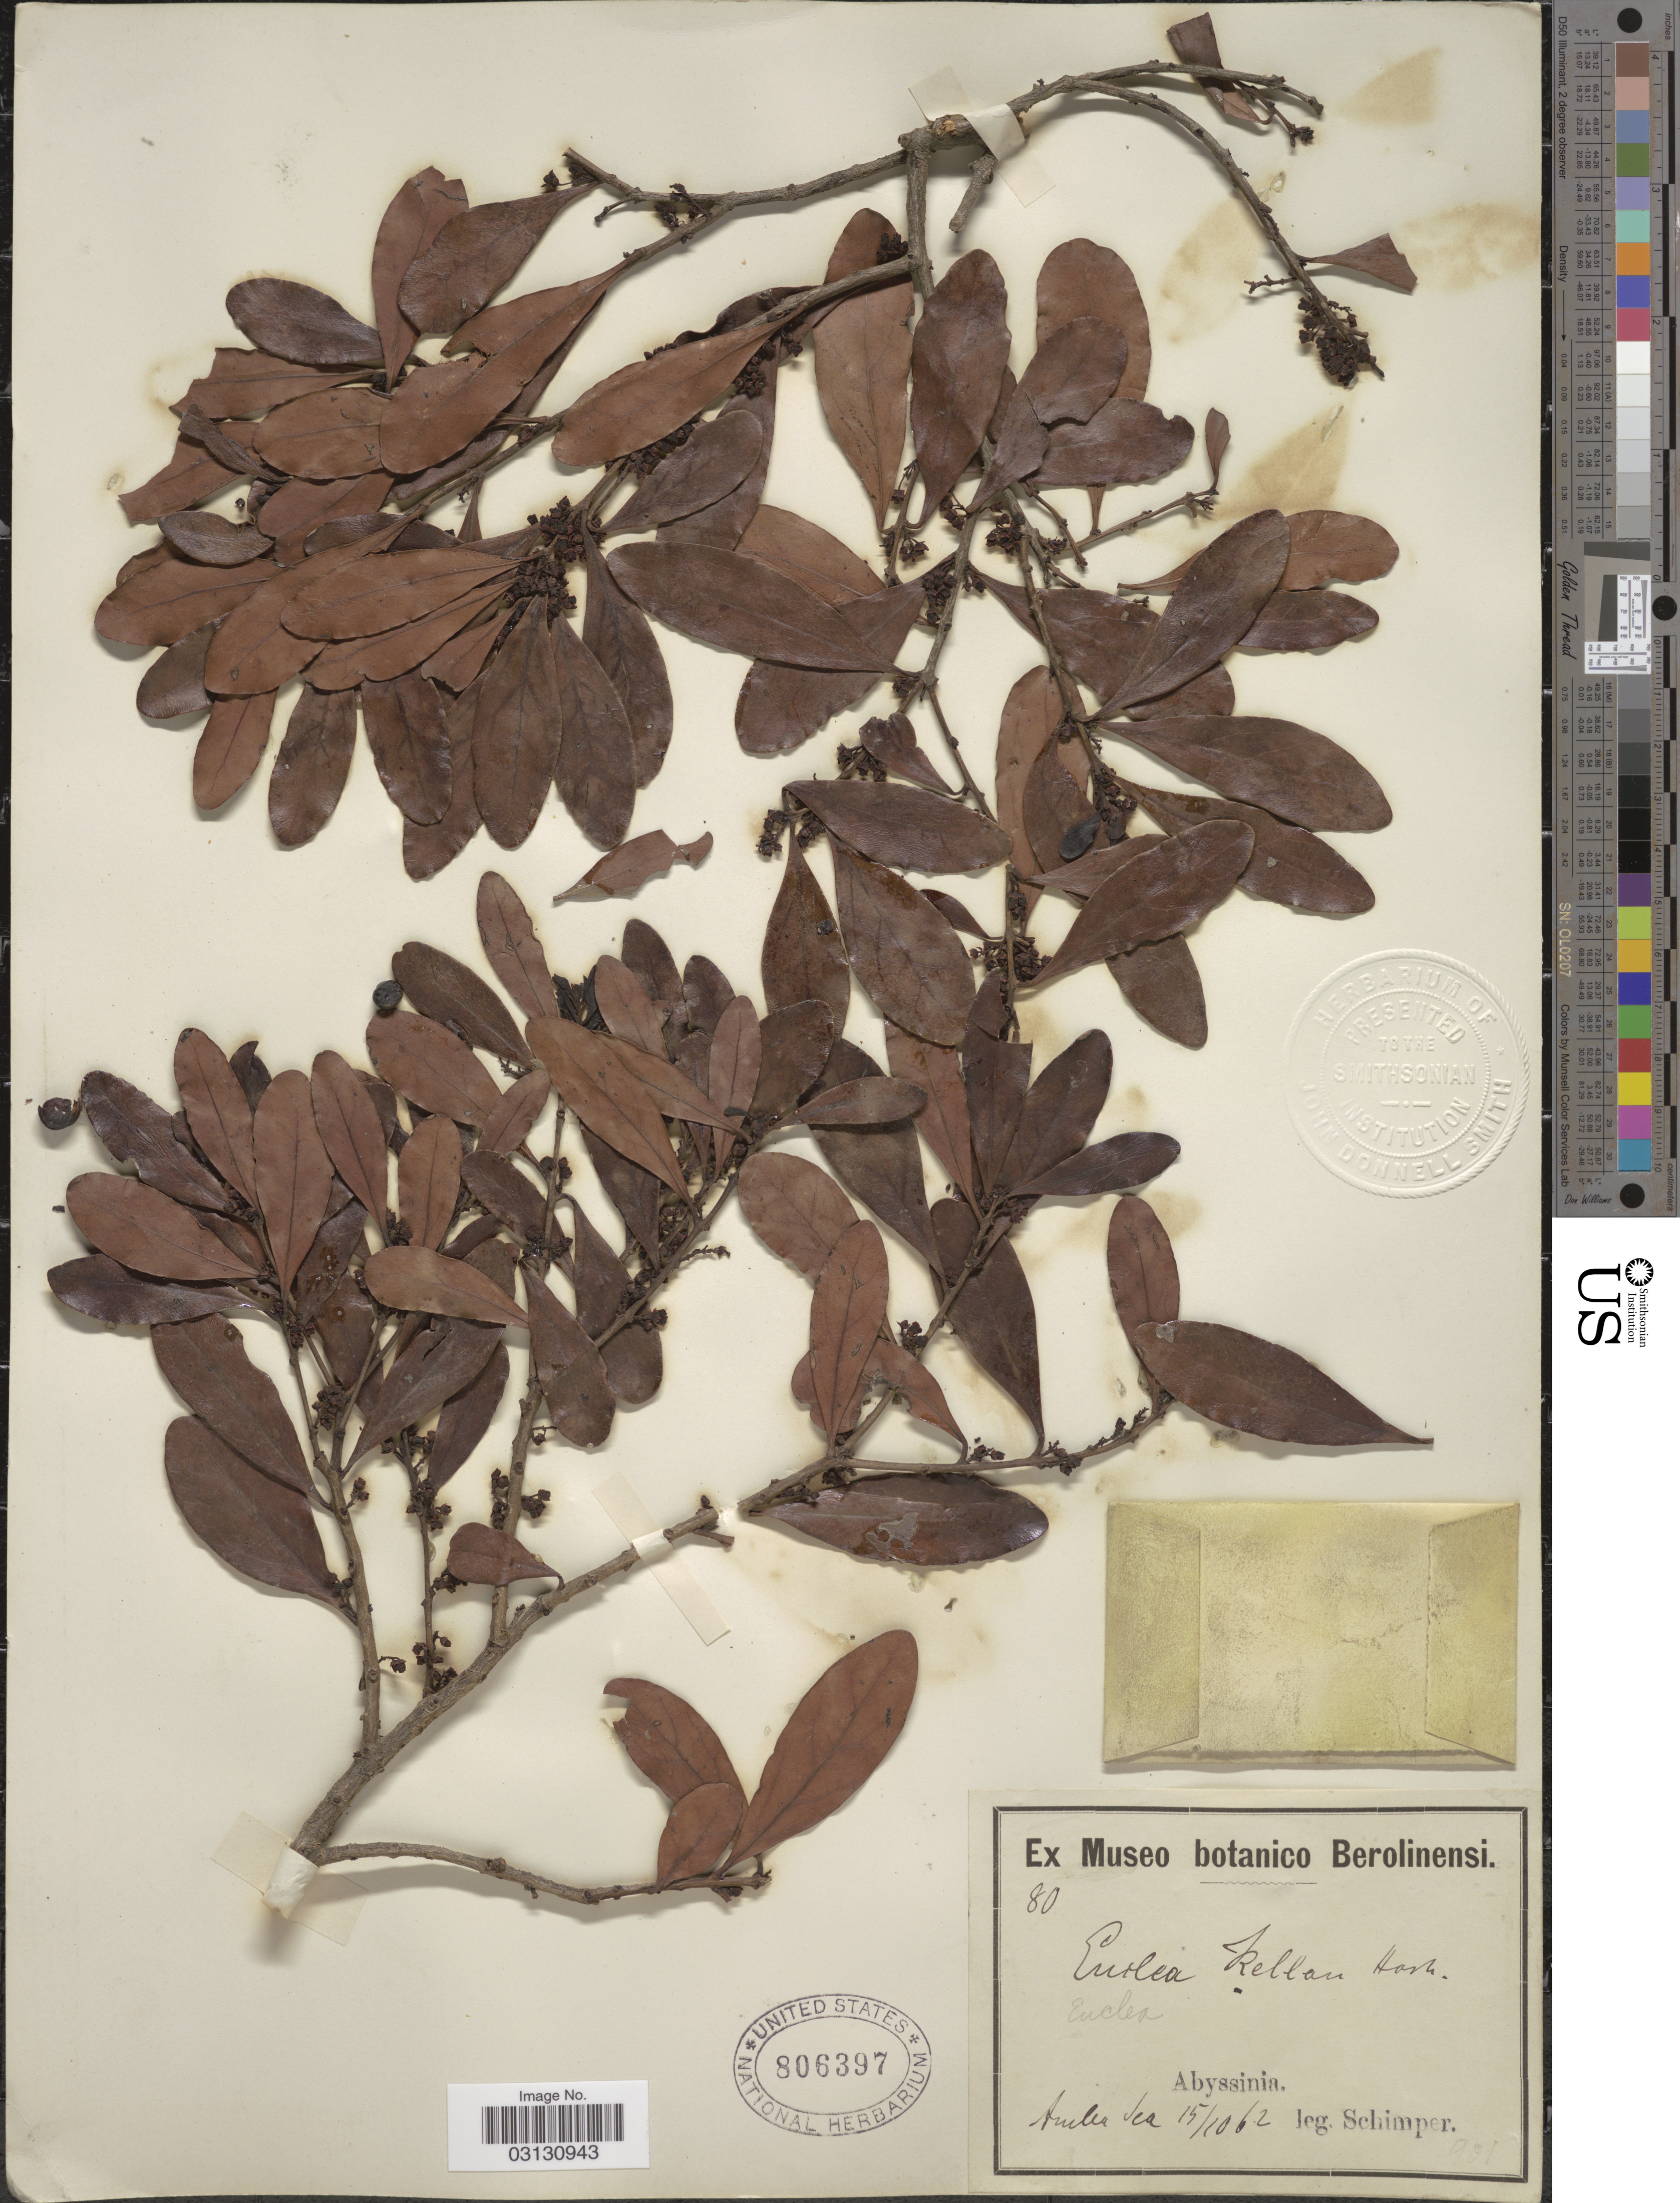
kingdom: Plantae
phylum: Tracheophyta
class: Magnoliopsida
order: Ericales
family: Ebenaceae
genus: Euclea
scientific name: Euclea kellau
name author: Hochst.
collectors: -. Schimper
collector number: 80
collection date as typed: Transcribed d/m/y: 15/10/62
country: Eritrea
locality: Abyssinia. Amba Sea.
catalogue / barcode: US 806397